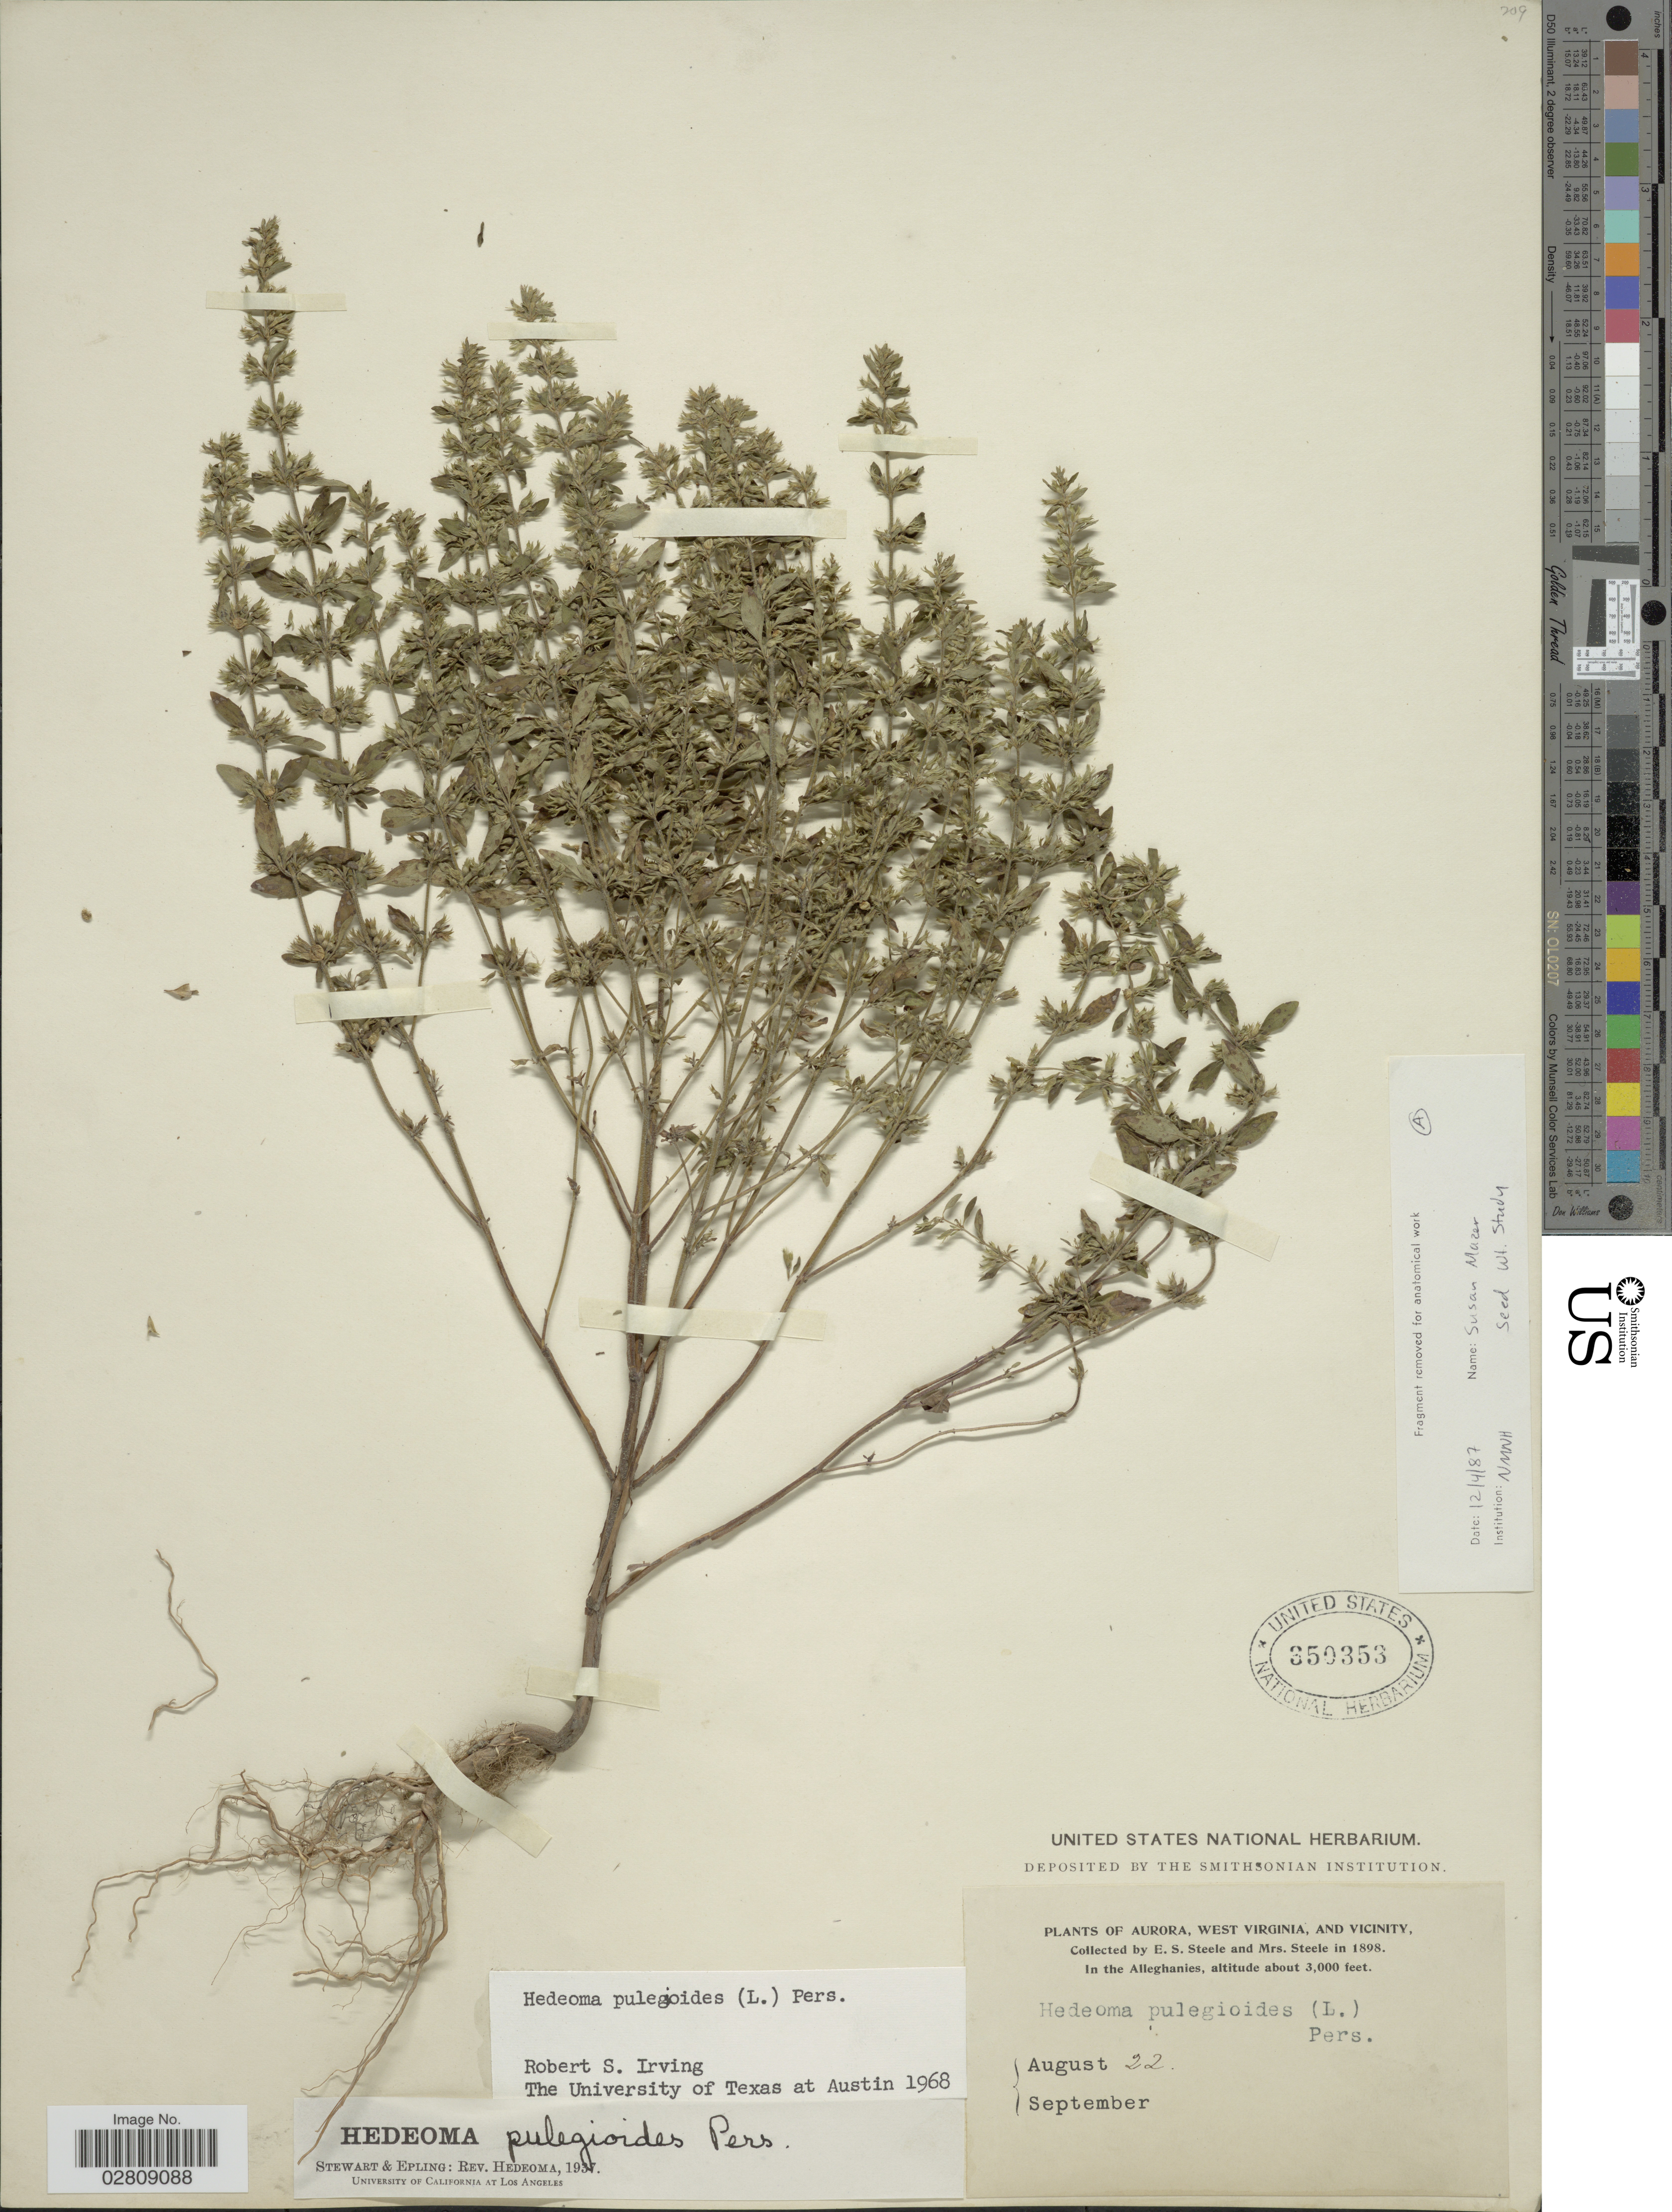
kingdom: Plantae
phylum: Tracheophyta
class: Magnoliopsida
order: Lamiales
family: Lamiaceae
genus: Hedeoma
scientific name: Hedeoma pulegioides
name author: (L.) Pers.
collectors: E. Steele & Mrs. E. S. Steele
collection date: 1898-08-22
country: United States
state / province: West Virginia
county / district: Preston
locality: Aurora, West Virginia, and Vicinity, In the Alleghanies.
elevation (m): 914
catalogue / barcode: US 350353